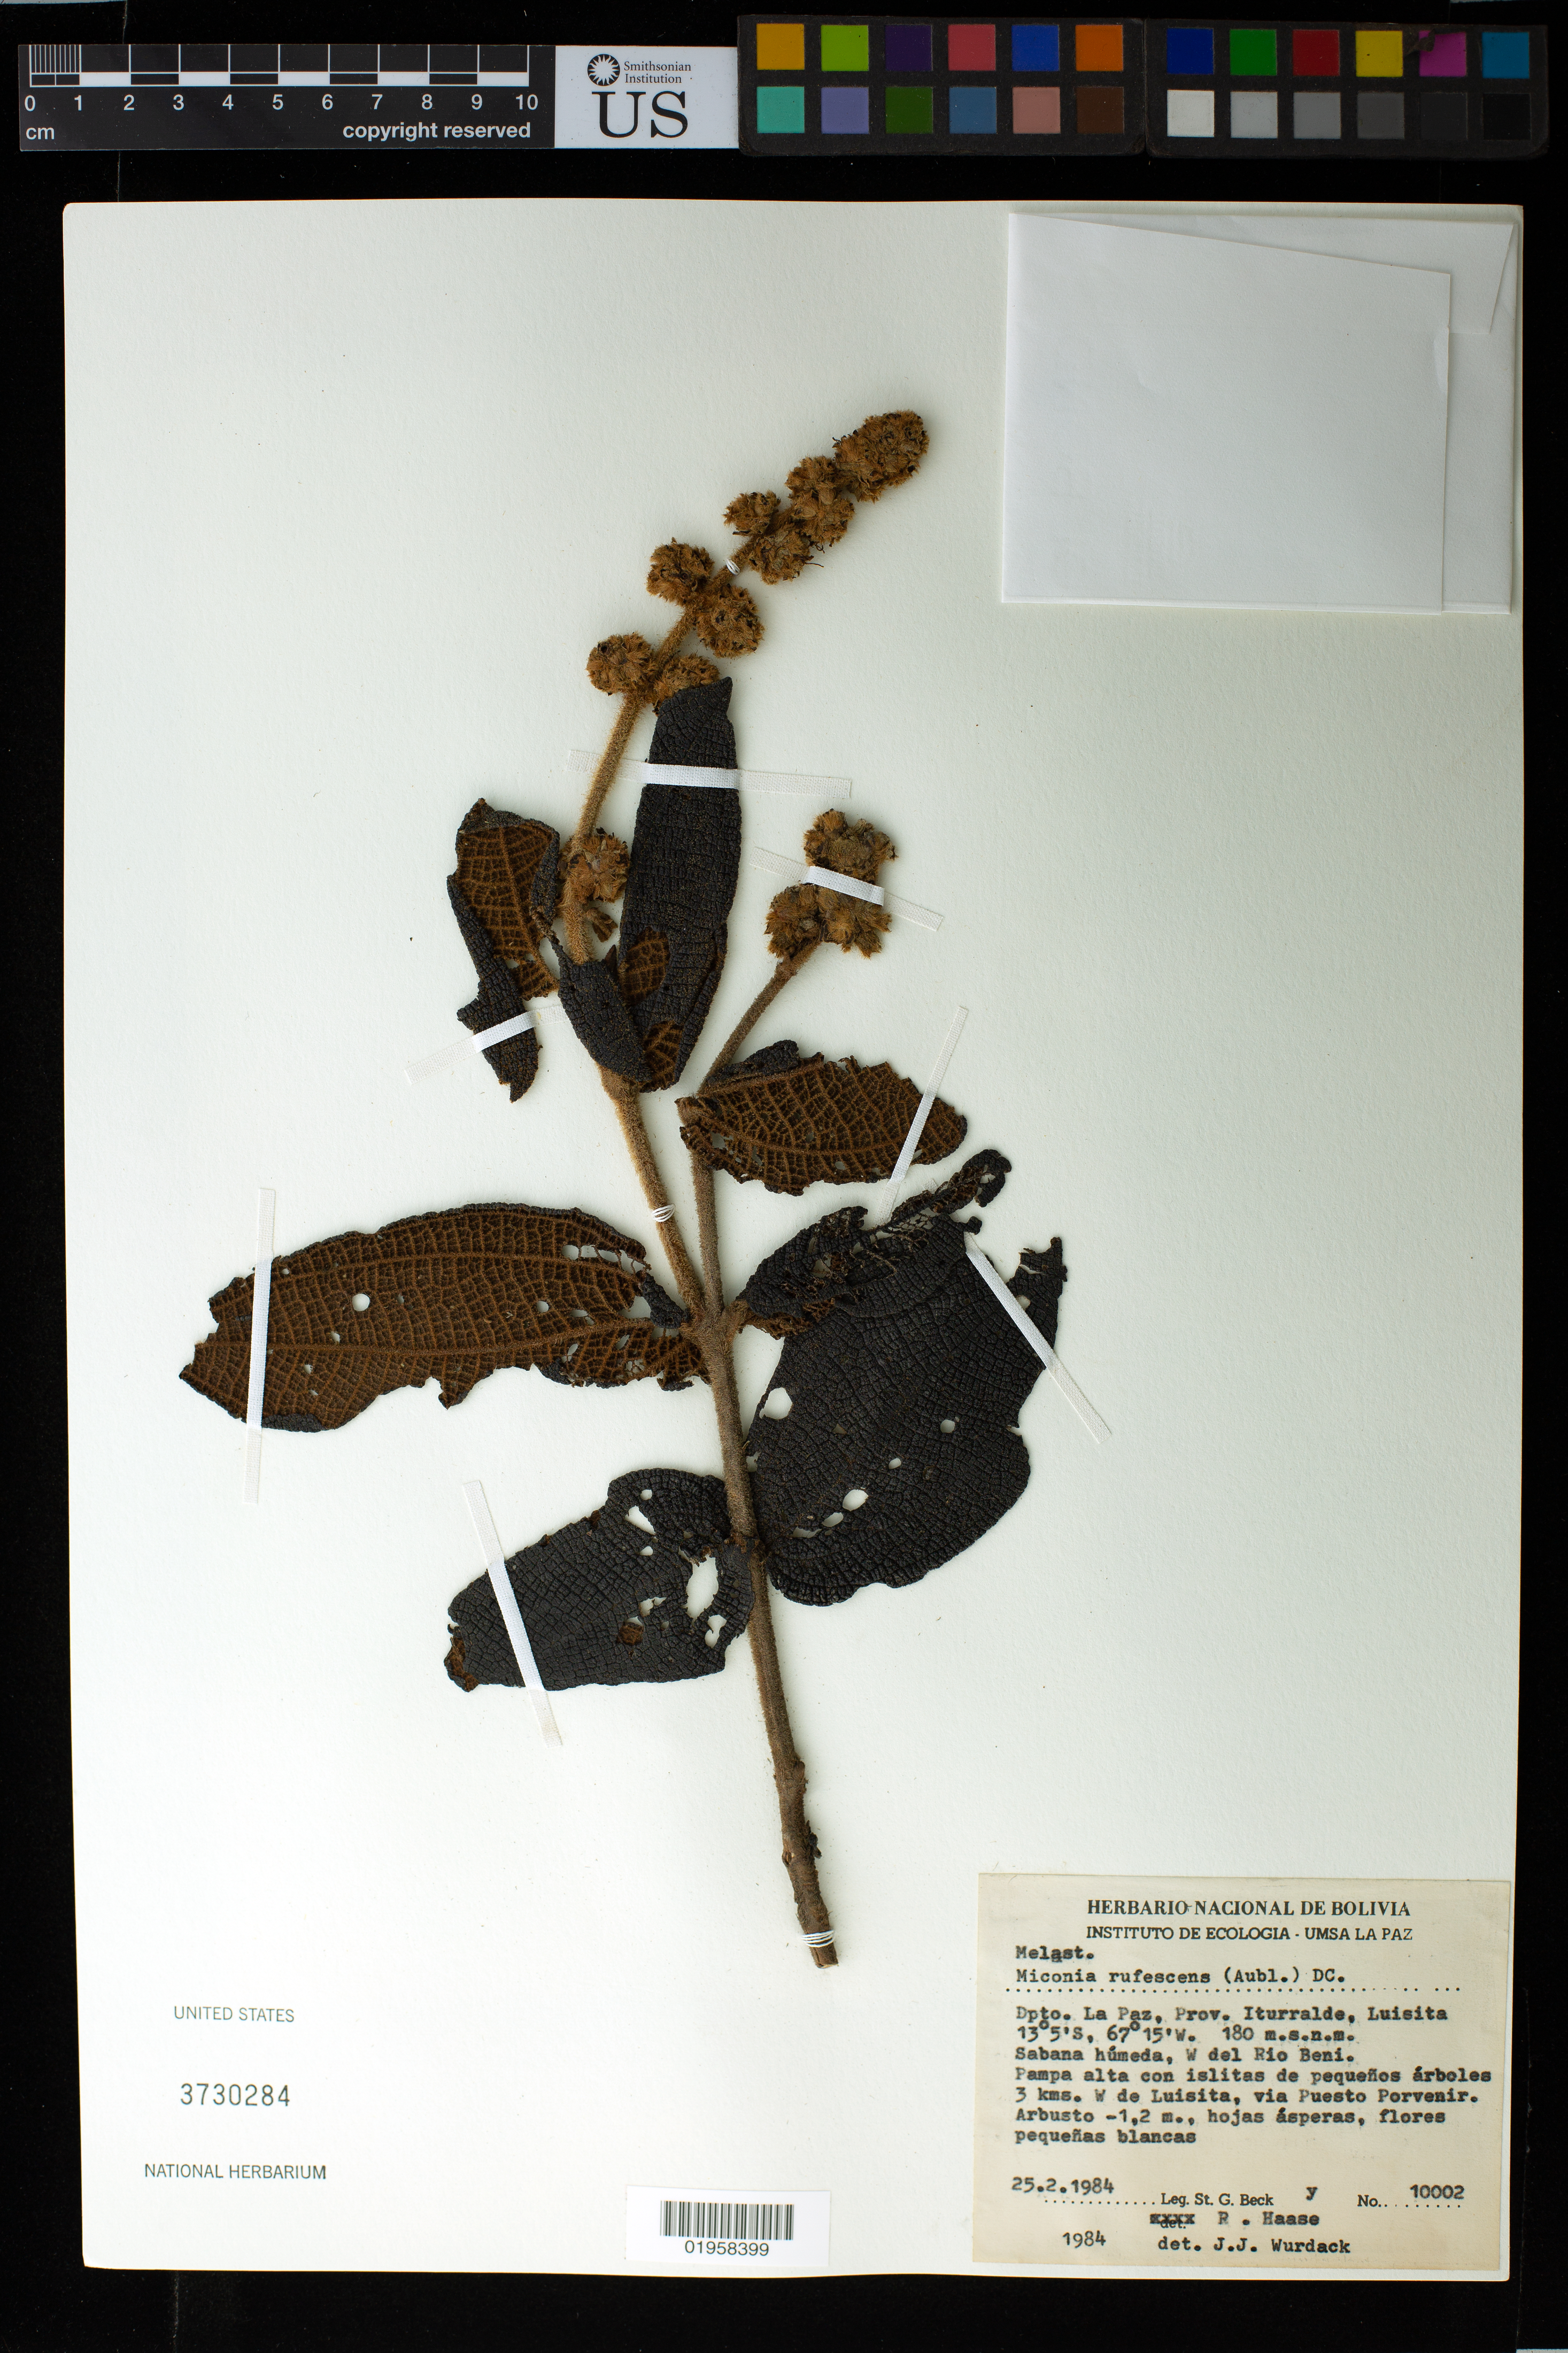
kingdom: Plantae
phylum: Tracheophyta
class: Magnoliopsida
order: Myrtales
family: Melastomataceae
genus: Miconia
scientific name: Miconia rufescens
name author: (Aubl.) DC.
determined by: Wurdack, John J., (US), US (UNITED STATES)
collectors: S. G. Beck & R. Haase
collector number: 10002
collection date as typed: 25.2.1984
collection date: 1984-02-25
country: Bolivia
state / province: La Paz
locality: Prov. Iturralde, Luisita. Sabana W del Rio Beni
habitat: Sabana húmeda. Pampa alta con islitas de pequeños árboles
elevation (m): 180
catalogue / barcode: US 3730284